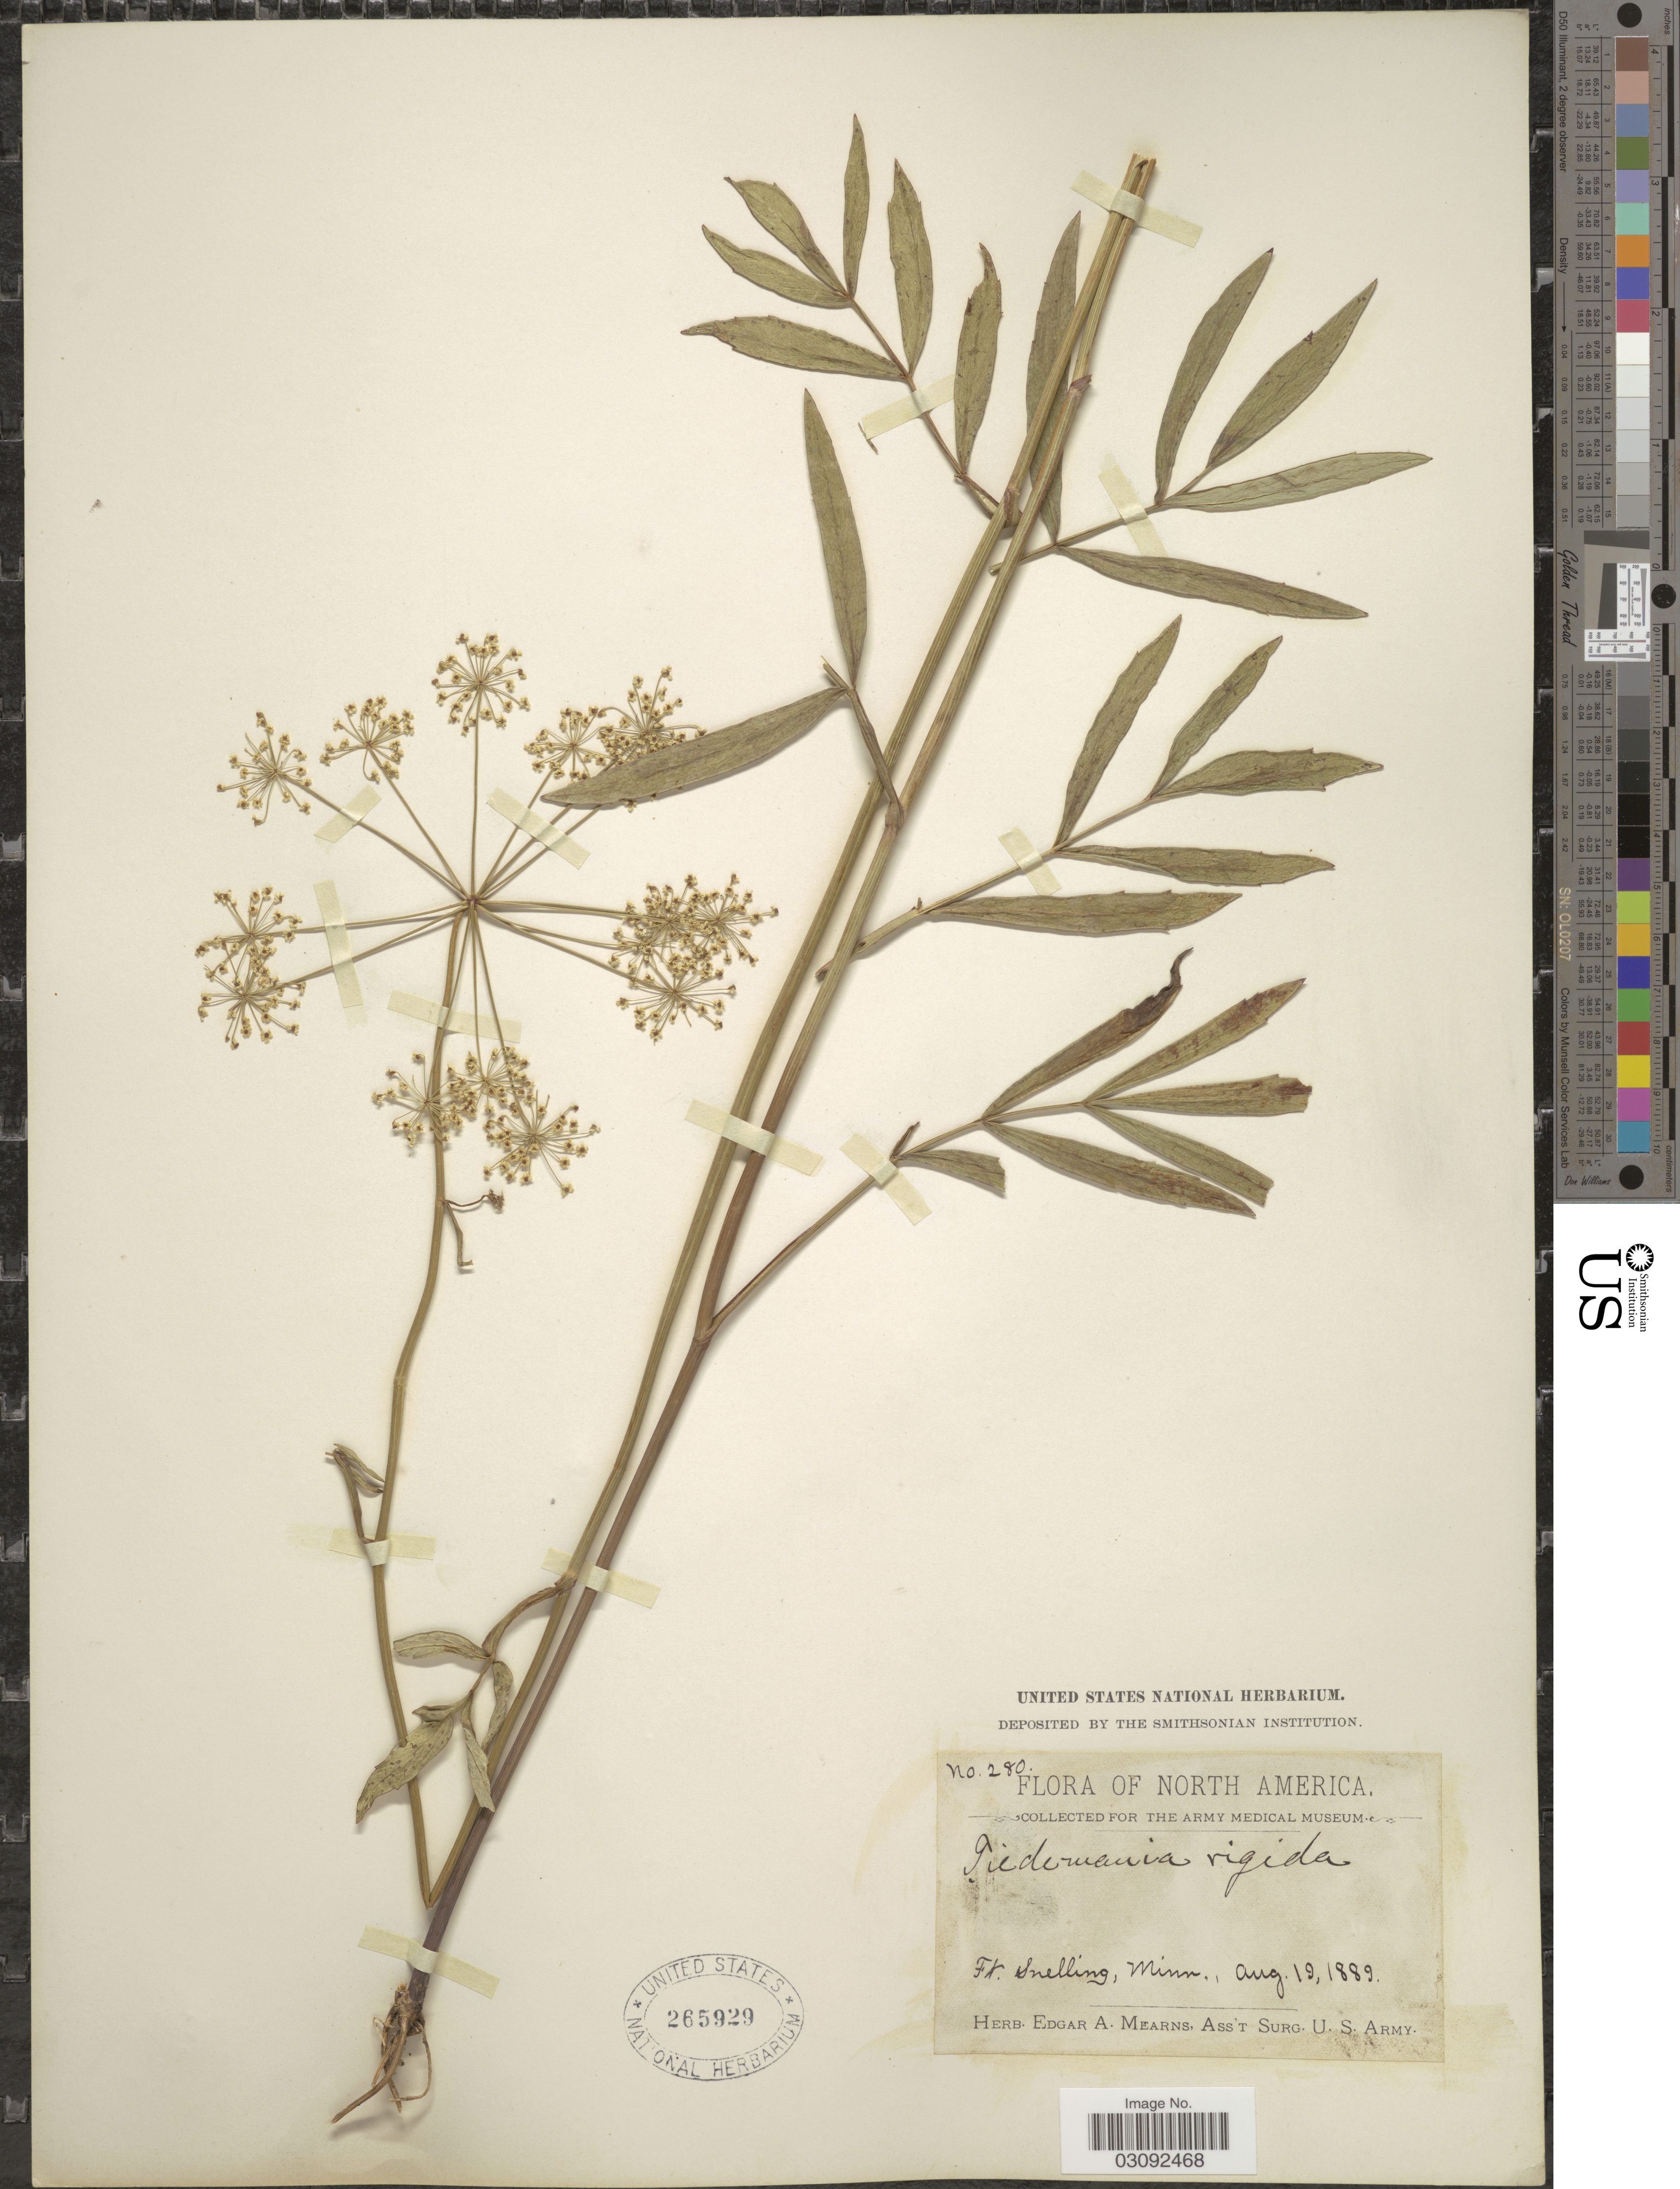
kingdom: Plantae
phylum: Tracheophyta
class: Magnoliopsida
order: Apiales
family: Apiaceae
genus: Oxypolis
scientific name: Oxypolis rigidior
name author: (L.) Raf.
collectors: ex herb. Edgar A. Mearns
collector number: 280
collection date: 1889-08-19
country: United States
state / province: Minnesota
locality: Ft. Snelling.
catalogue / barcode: US 265929